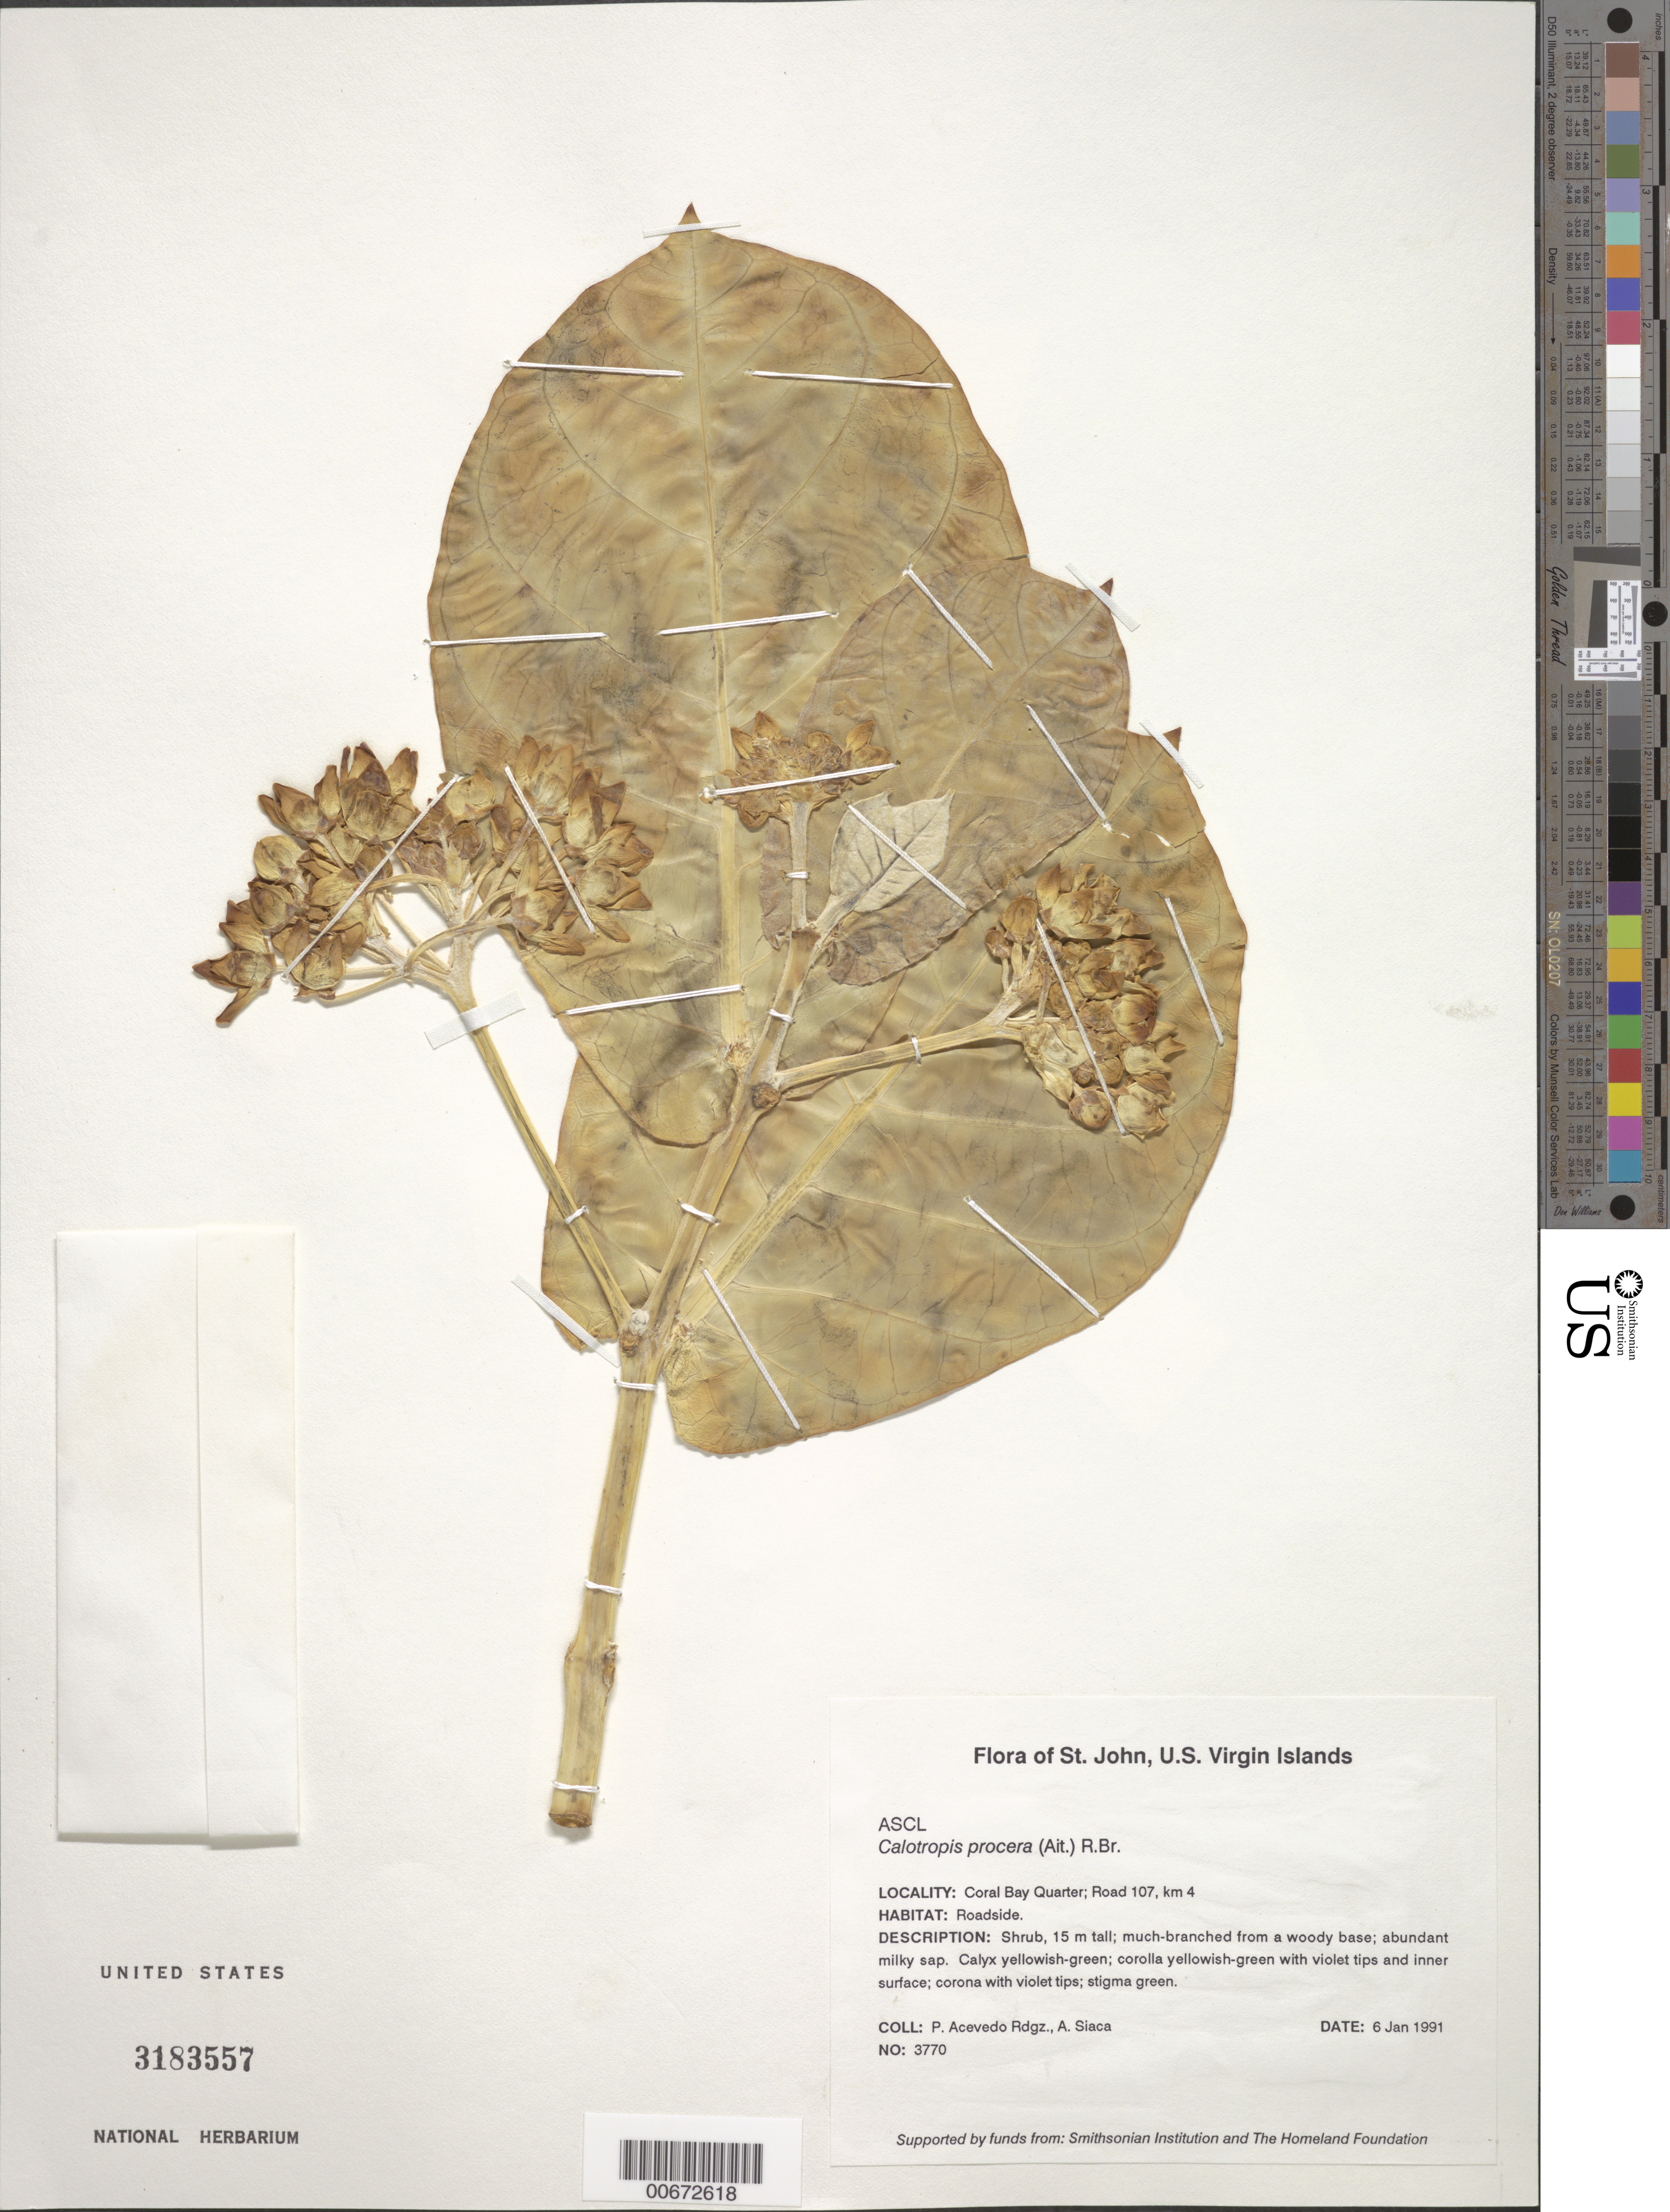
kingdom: Plantae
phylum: Tracheophyta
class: Magnoliopsida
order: Gentianales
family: Apocynaceae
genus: Calotropis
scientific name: Calotropis procera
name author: (Aiton) W.T. Aiton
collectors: P. Acevedo-Rodr. & A. Siaca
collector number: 3770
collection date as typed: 06 Jan 1991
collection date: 1991-01-06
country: U.S. Virgin Islands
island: St. John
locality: Coral Bay Quarter; Road 107, km 4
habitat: Roadside.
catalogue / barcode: US 3183557